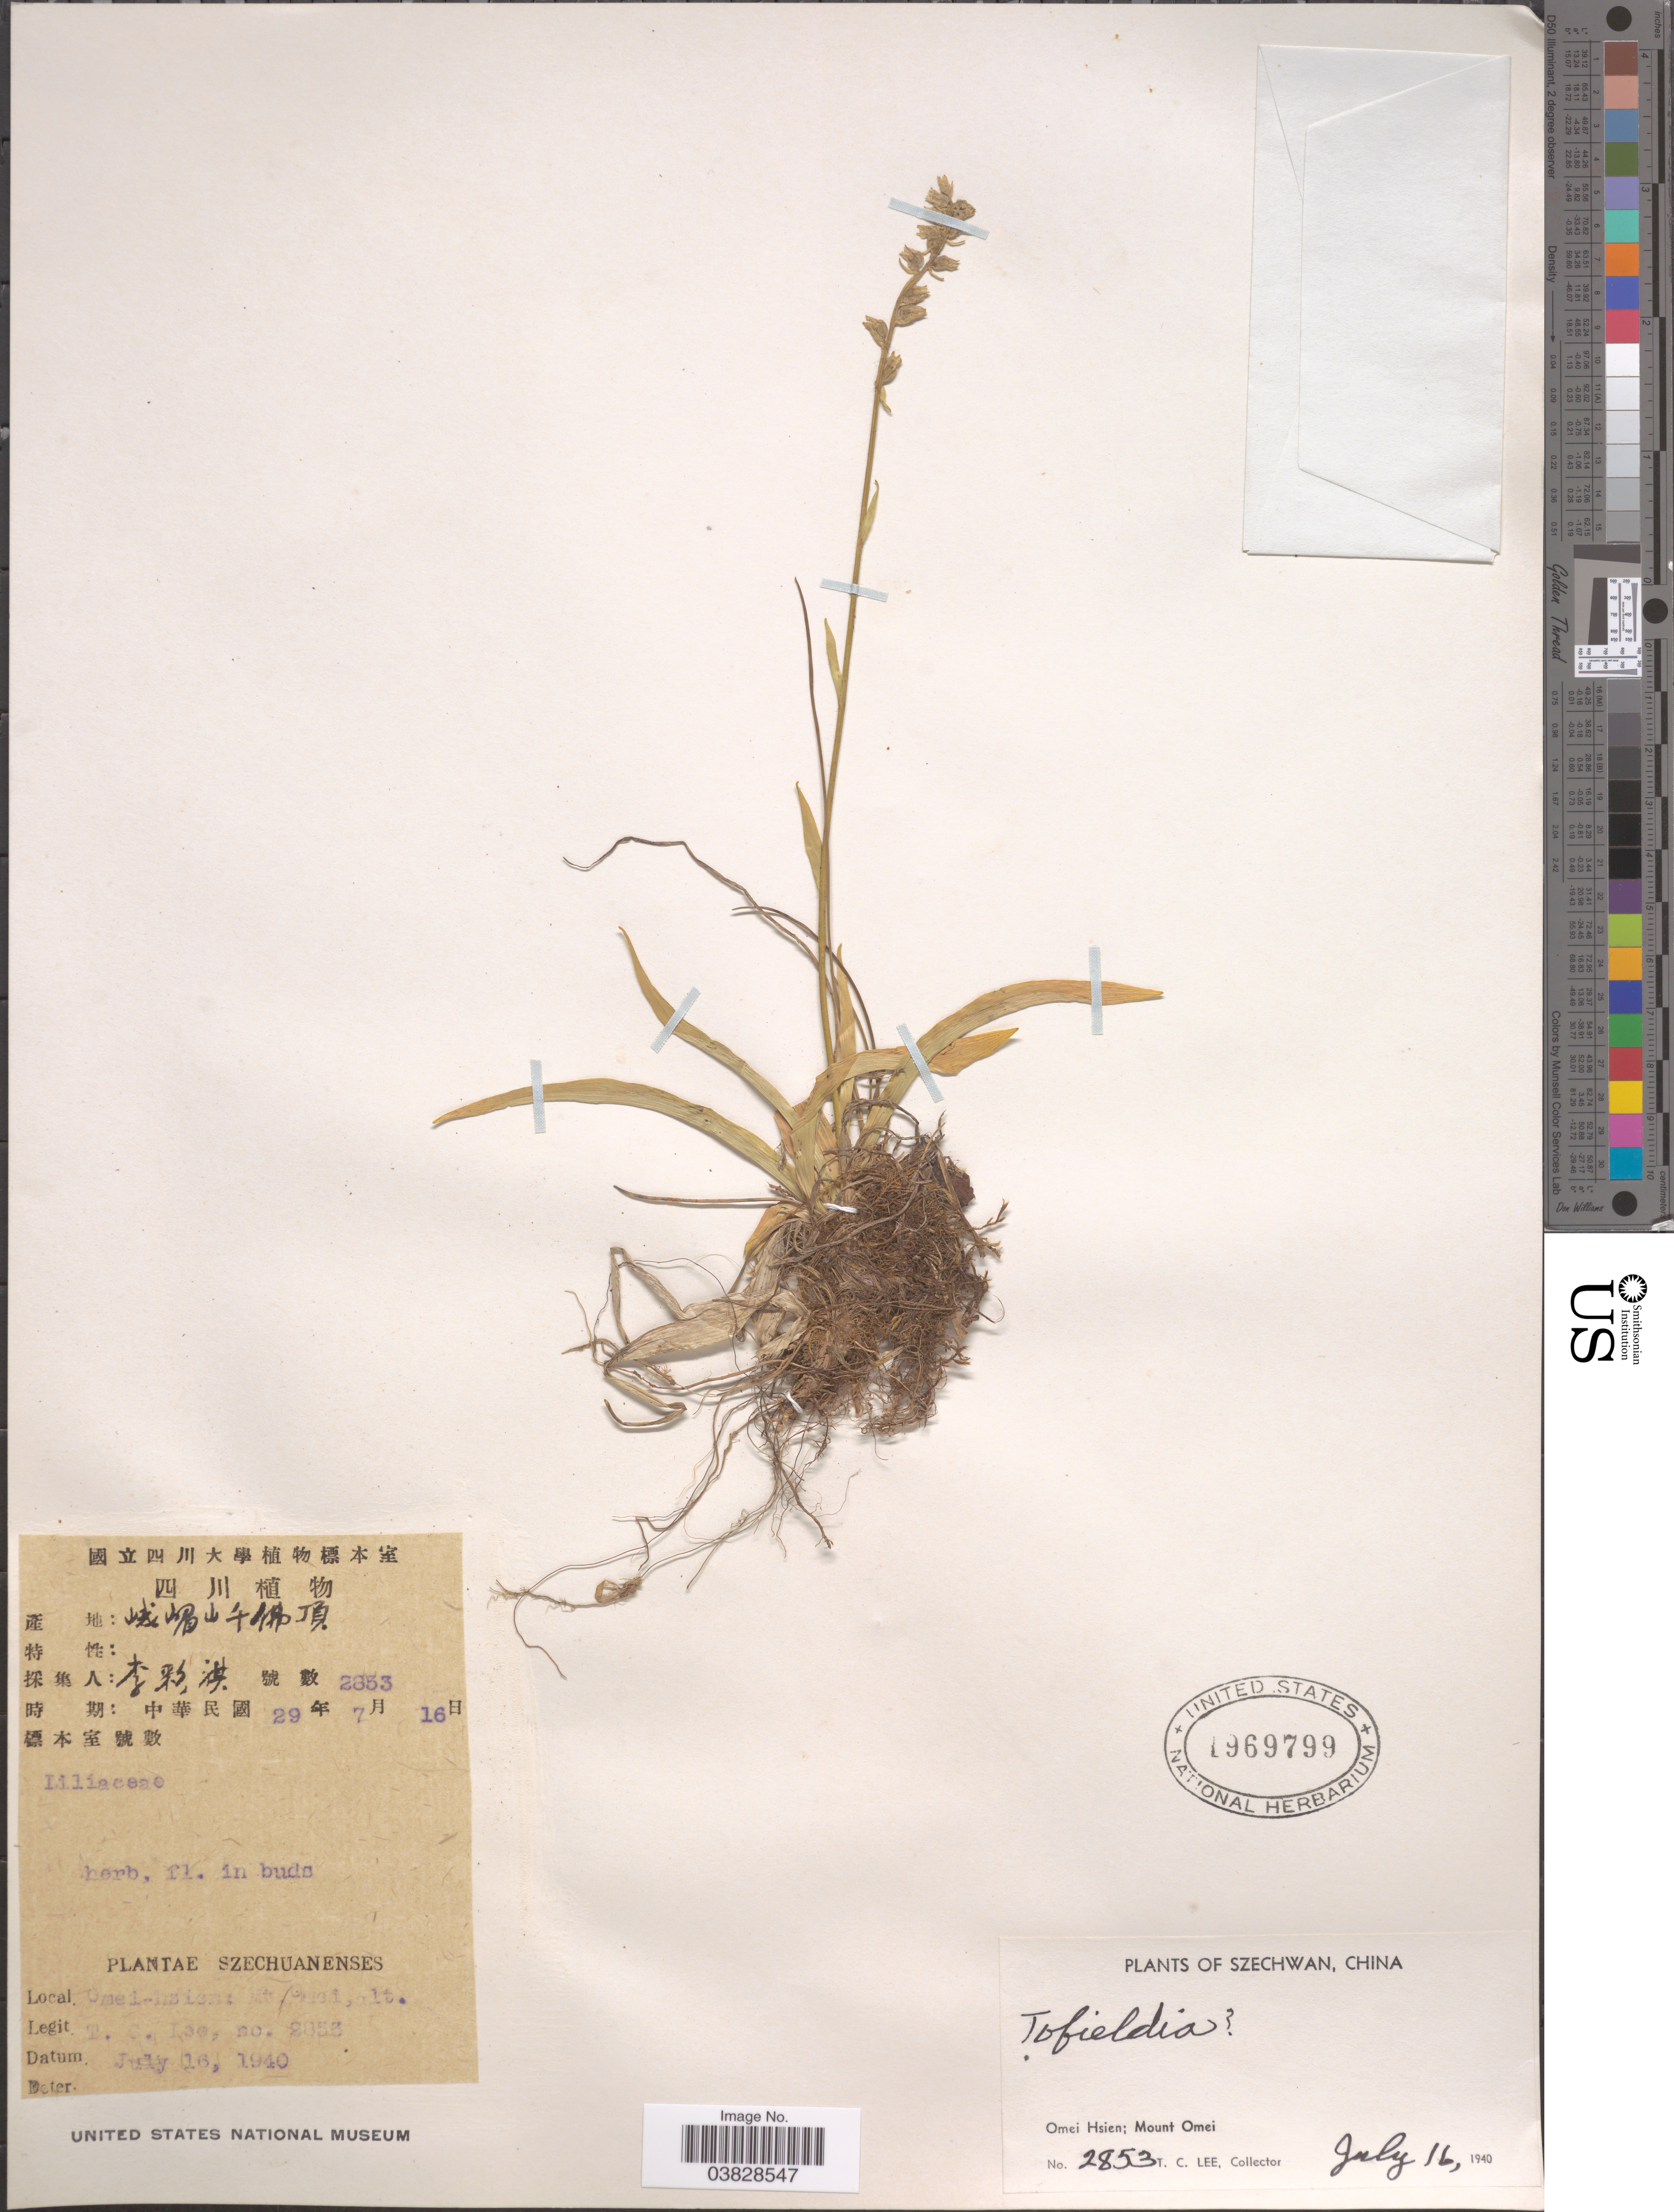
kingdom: Plantae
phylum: Tracheophyta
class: Liliopsida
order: Alismatales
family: Tofieldiaceae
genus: Tofieldia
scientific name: Tofieldia sp.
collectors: T. Lee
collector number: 2853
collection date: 1940-07-16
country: China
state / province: Sichuan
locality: Szechwan. Omei Hsien; Mount Omei.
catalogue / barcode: US 1969799